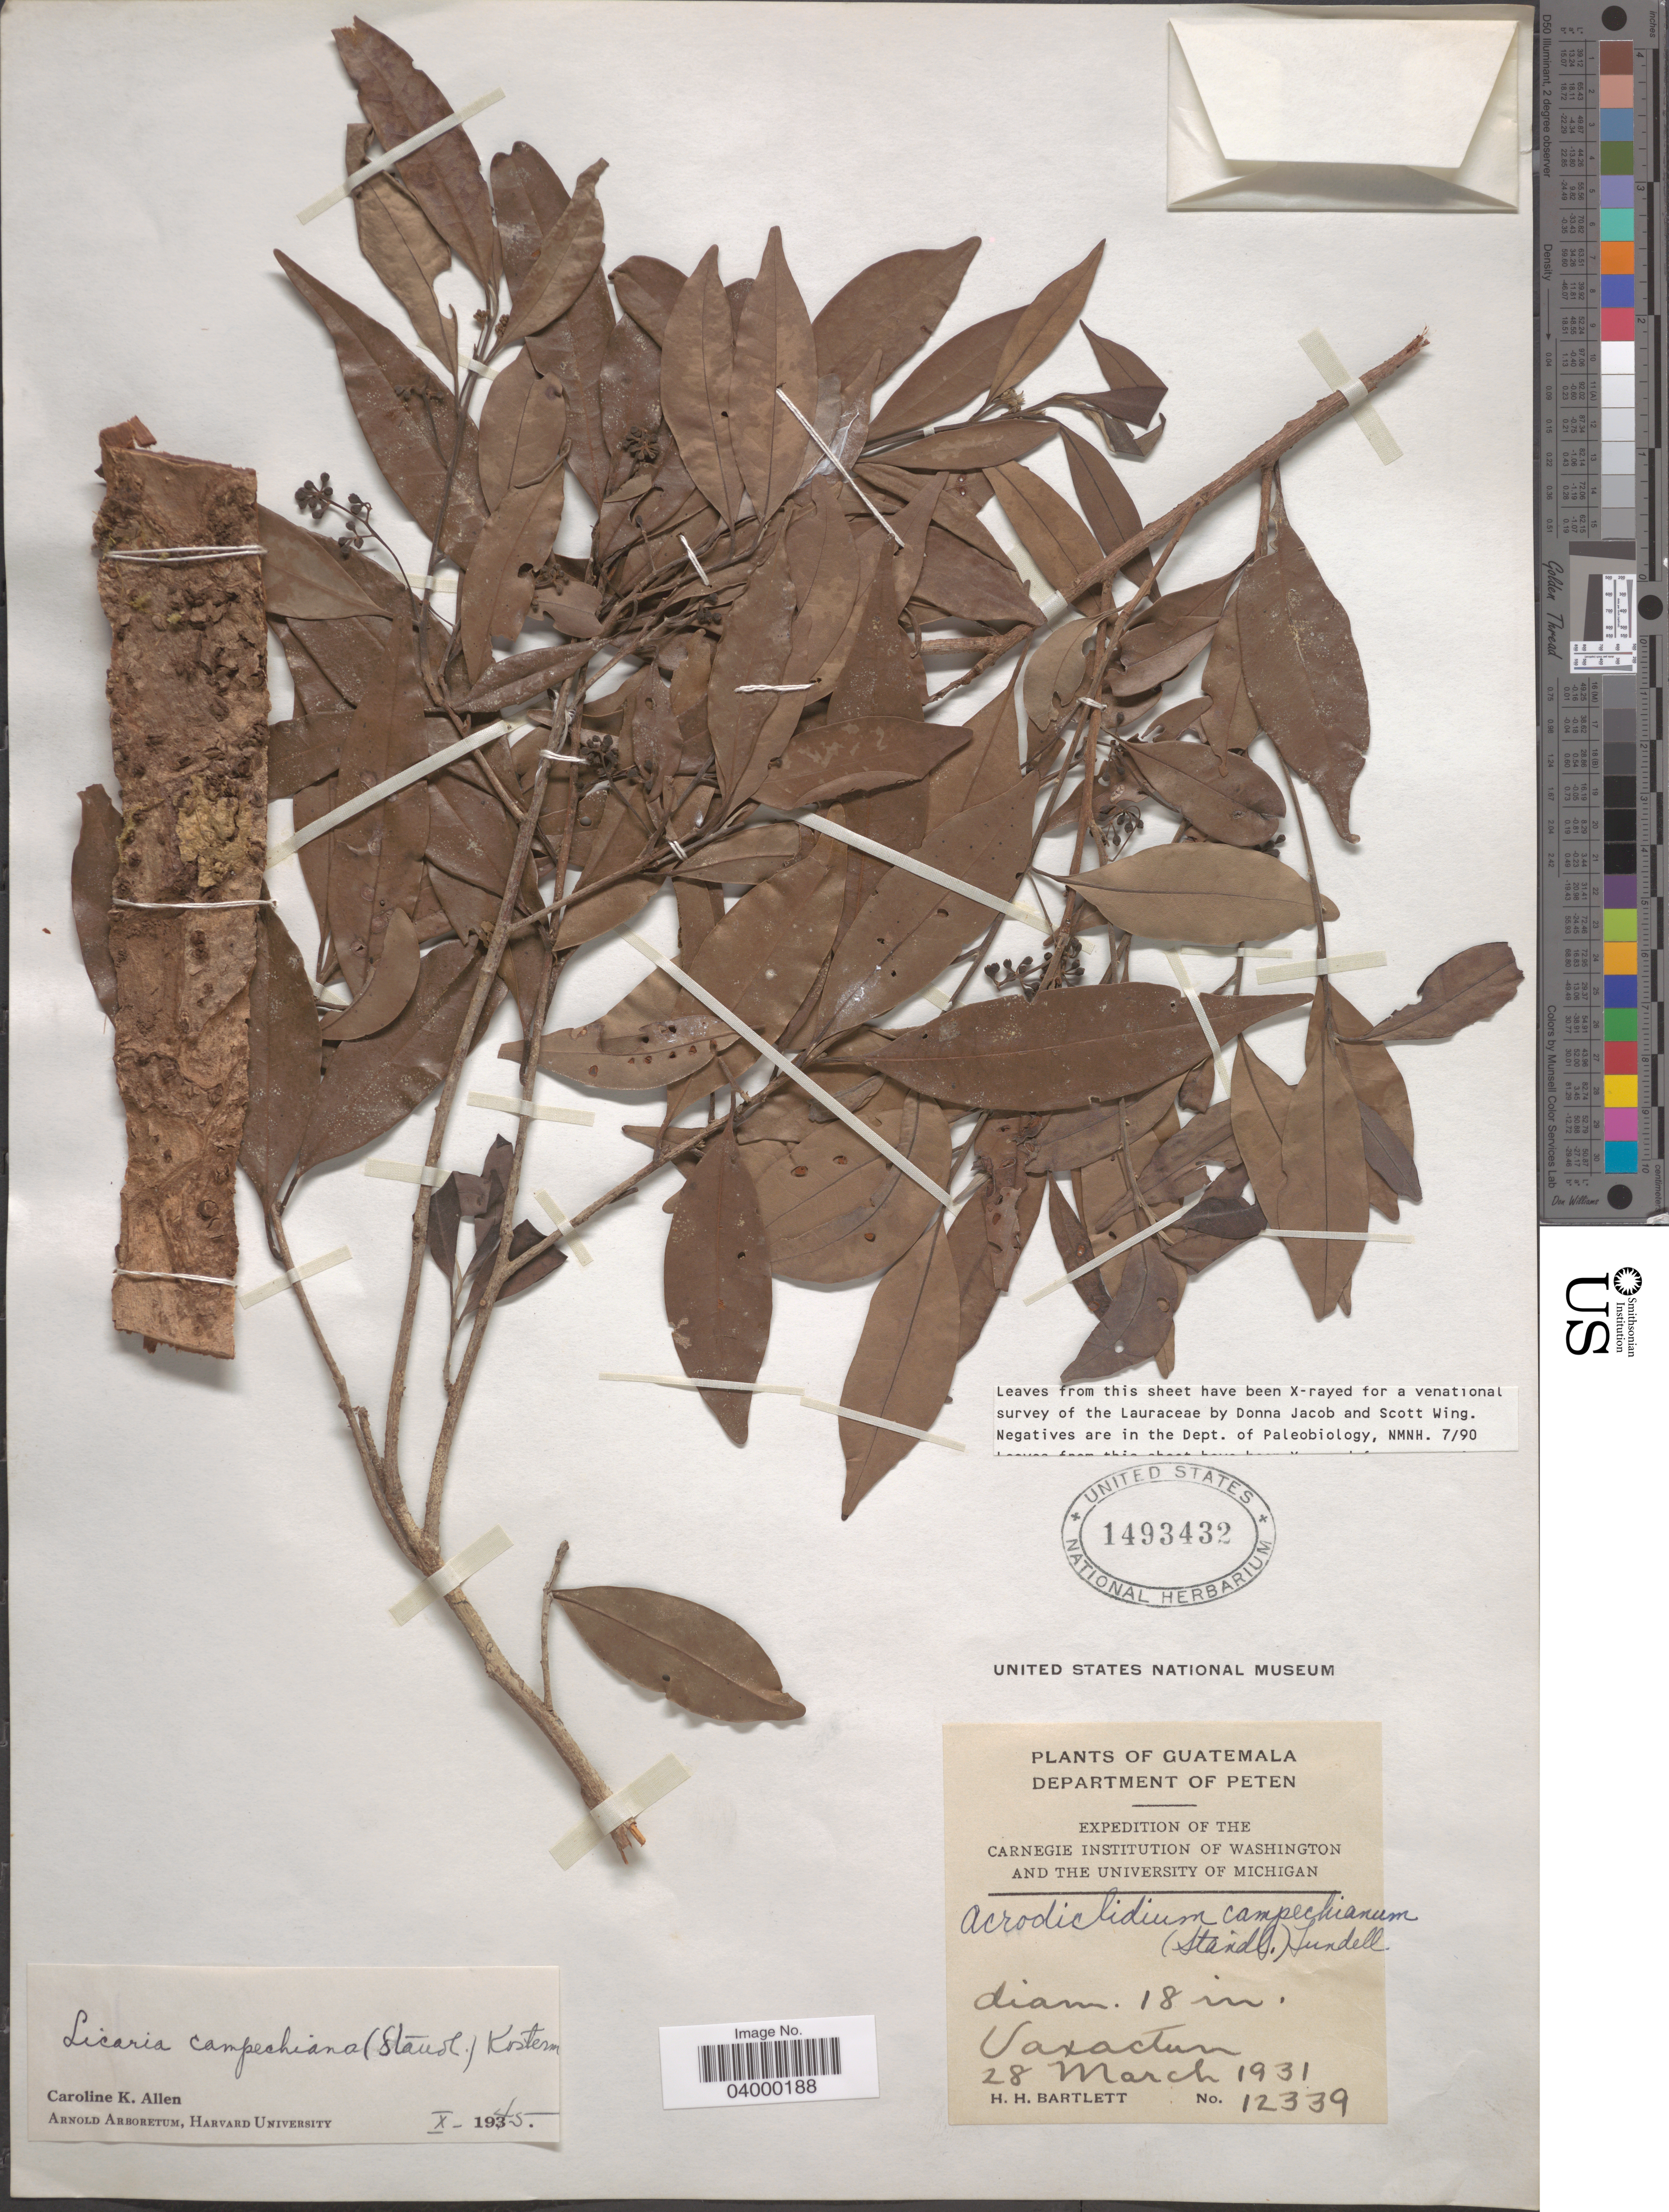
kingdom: Plantae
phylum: Tracheophyta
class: Magnoliopsida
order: Laurales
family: Lauraceae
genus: Licaria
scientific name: Licaria campechiana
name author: (Standl.) Kosterm.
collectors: H. H. Bartlett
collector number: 12339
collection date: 1931-03-28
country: Guatemala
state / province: El Peten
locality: Department of Peten. Uaxactun.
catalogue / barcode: US 1493432